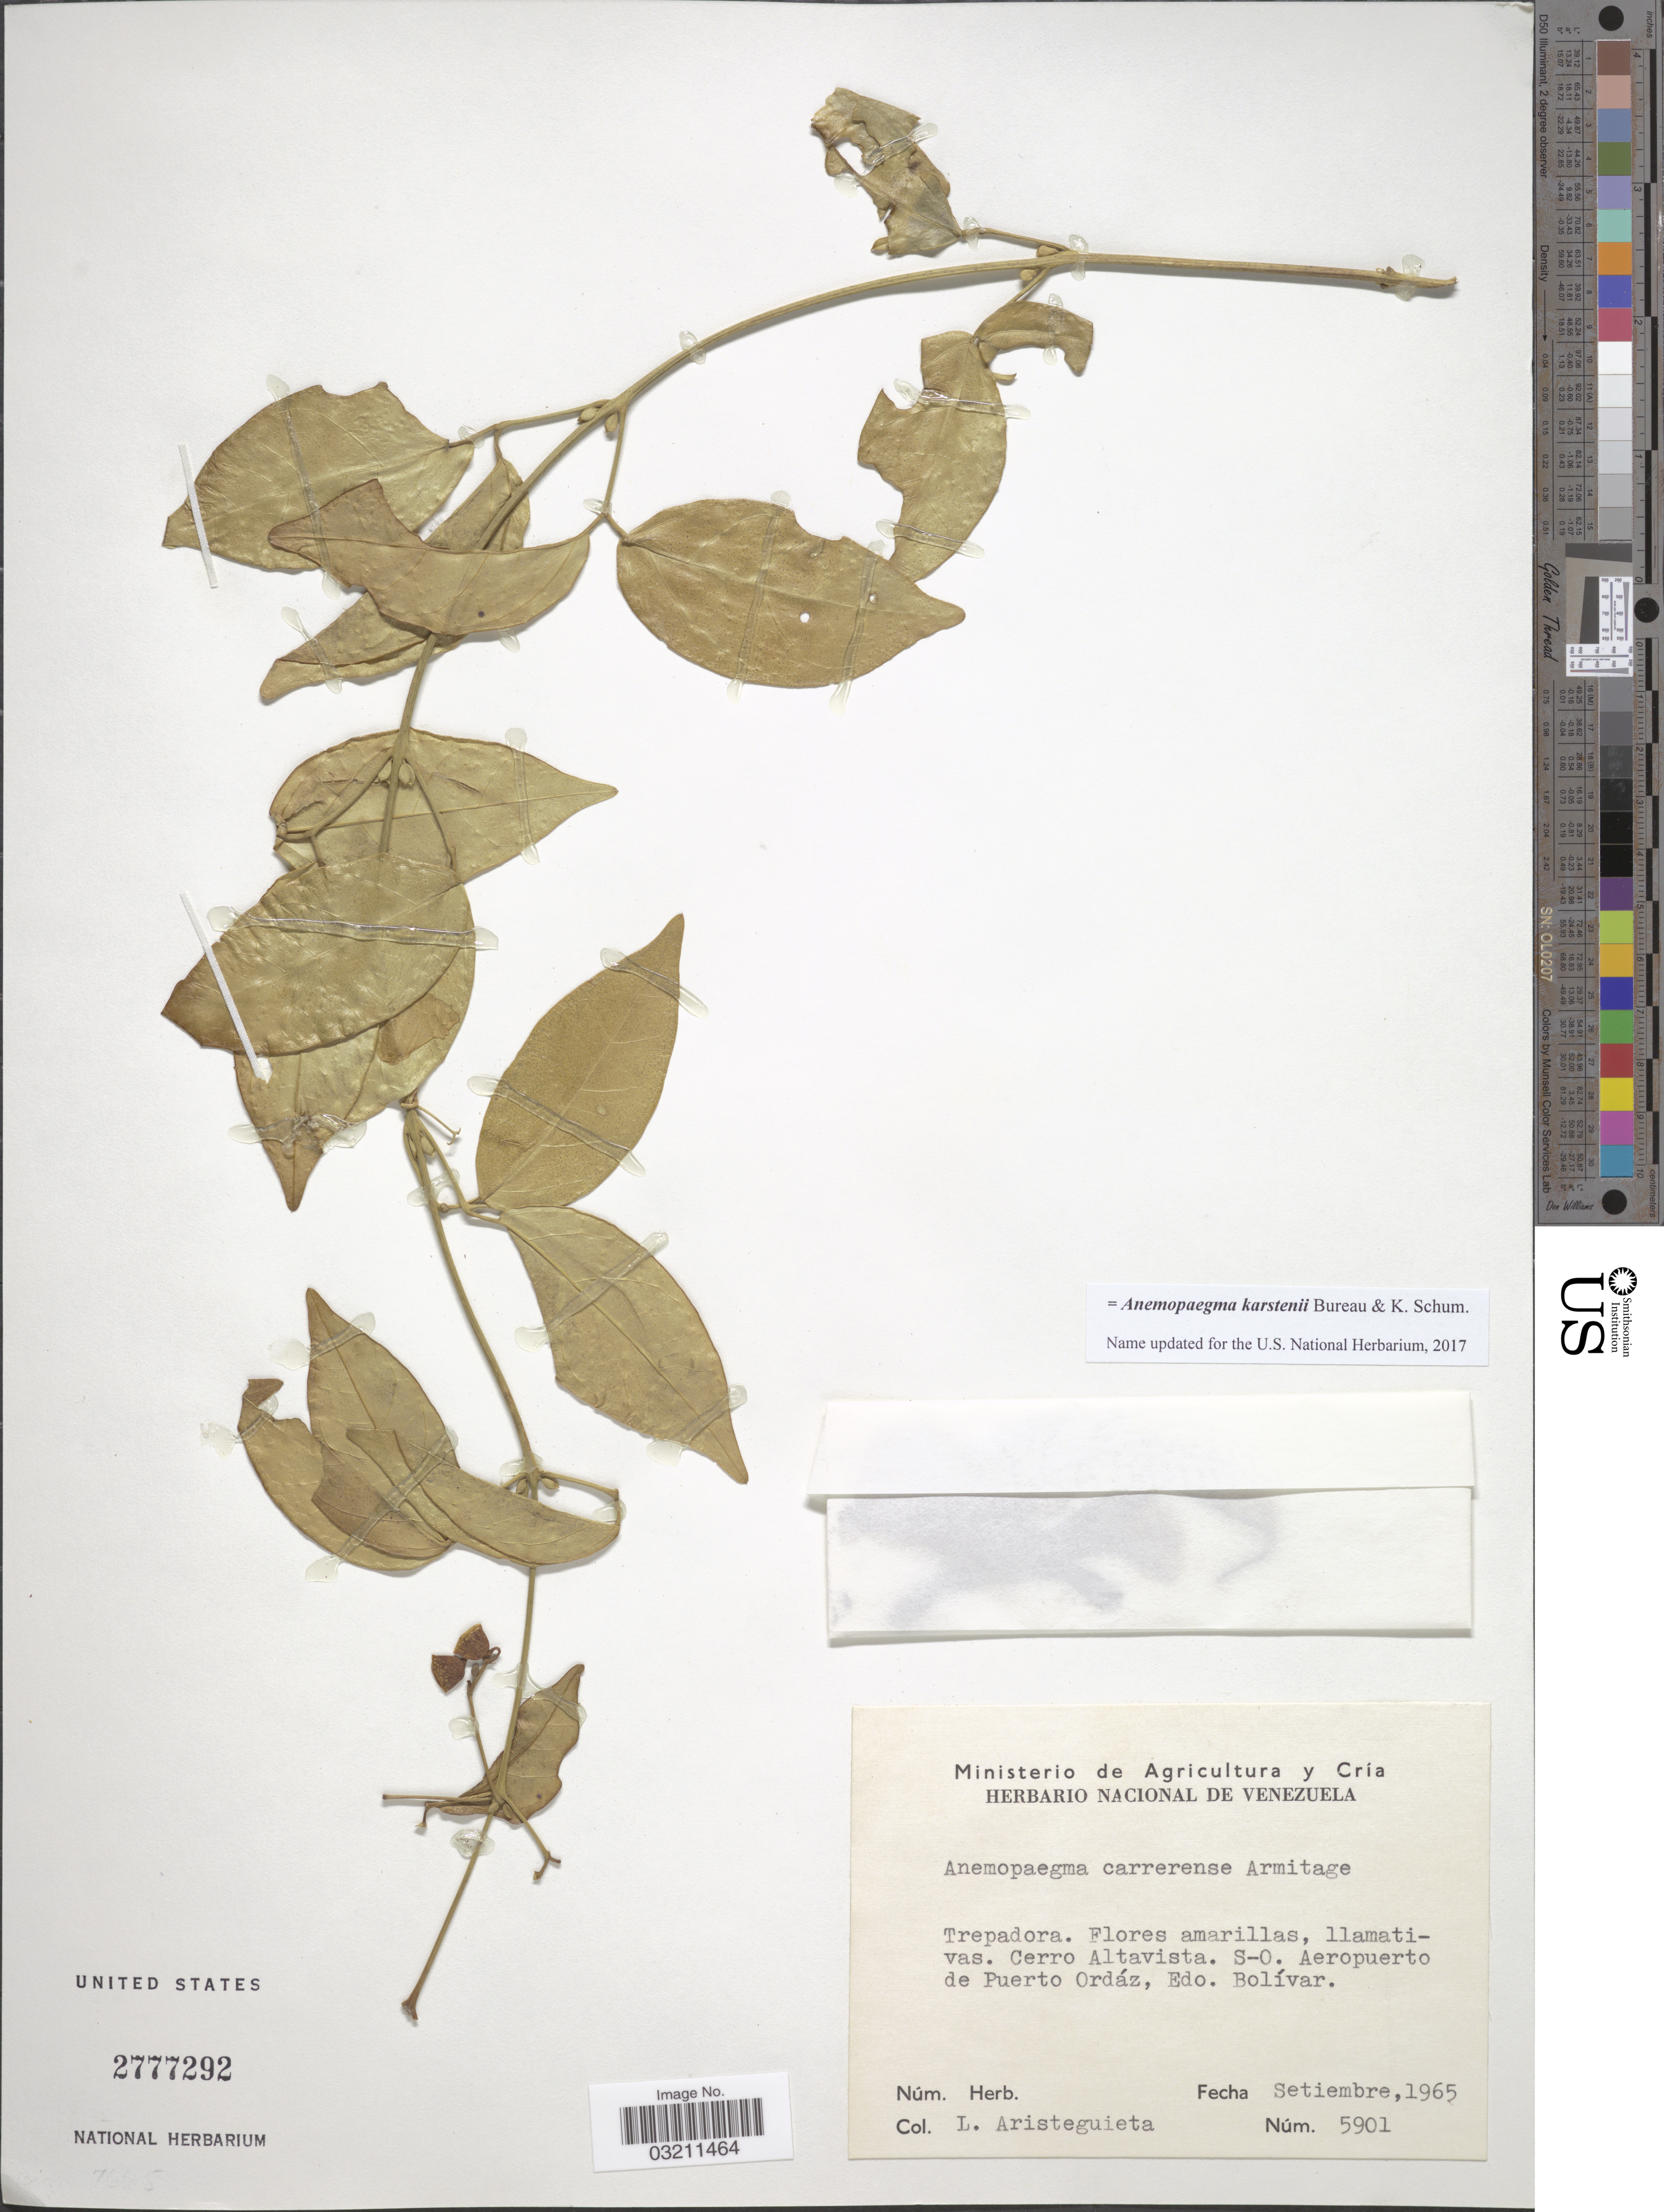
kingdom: Plantae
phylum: Tracheophyta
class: Magnoliopsida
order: Lamiales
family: Bignoniaceae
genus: Anemopaegma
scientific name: Anemopaegma karstenii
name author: Bureau & K. Schum.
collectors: L. Aristeguieta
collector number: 5901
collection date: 1965-09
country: Venezuela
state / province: Bolivar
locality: Cerro Altavista. S-O. Aeropuerto de Puerto Ordáz.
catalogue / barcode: US 2777292